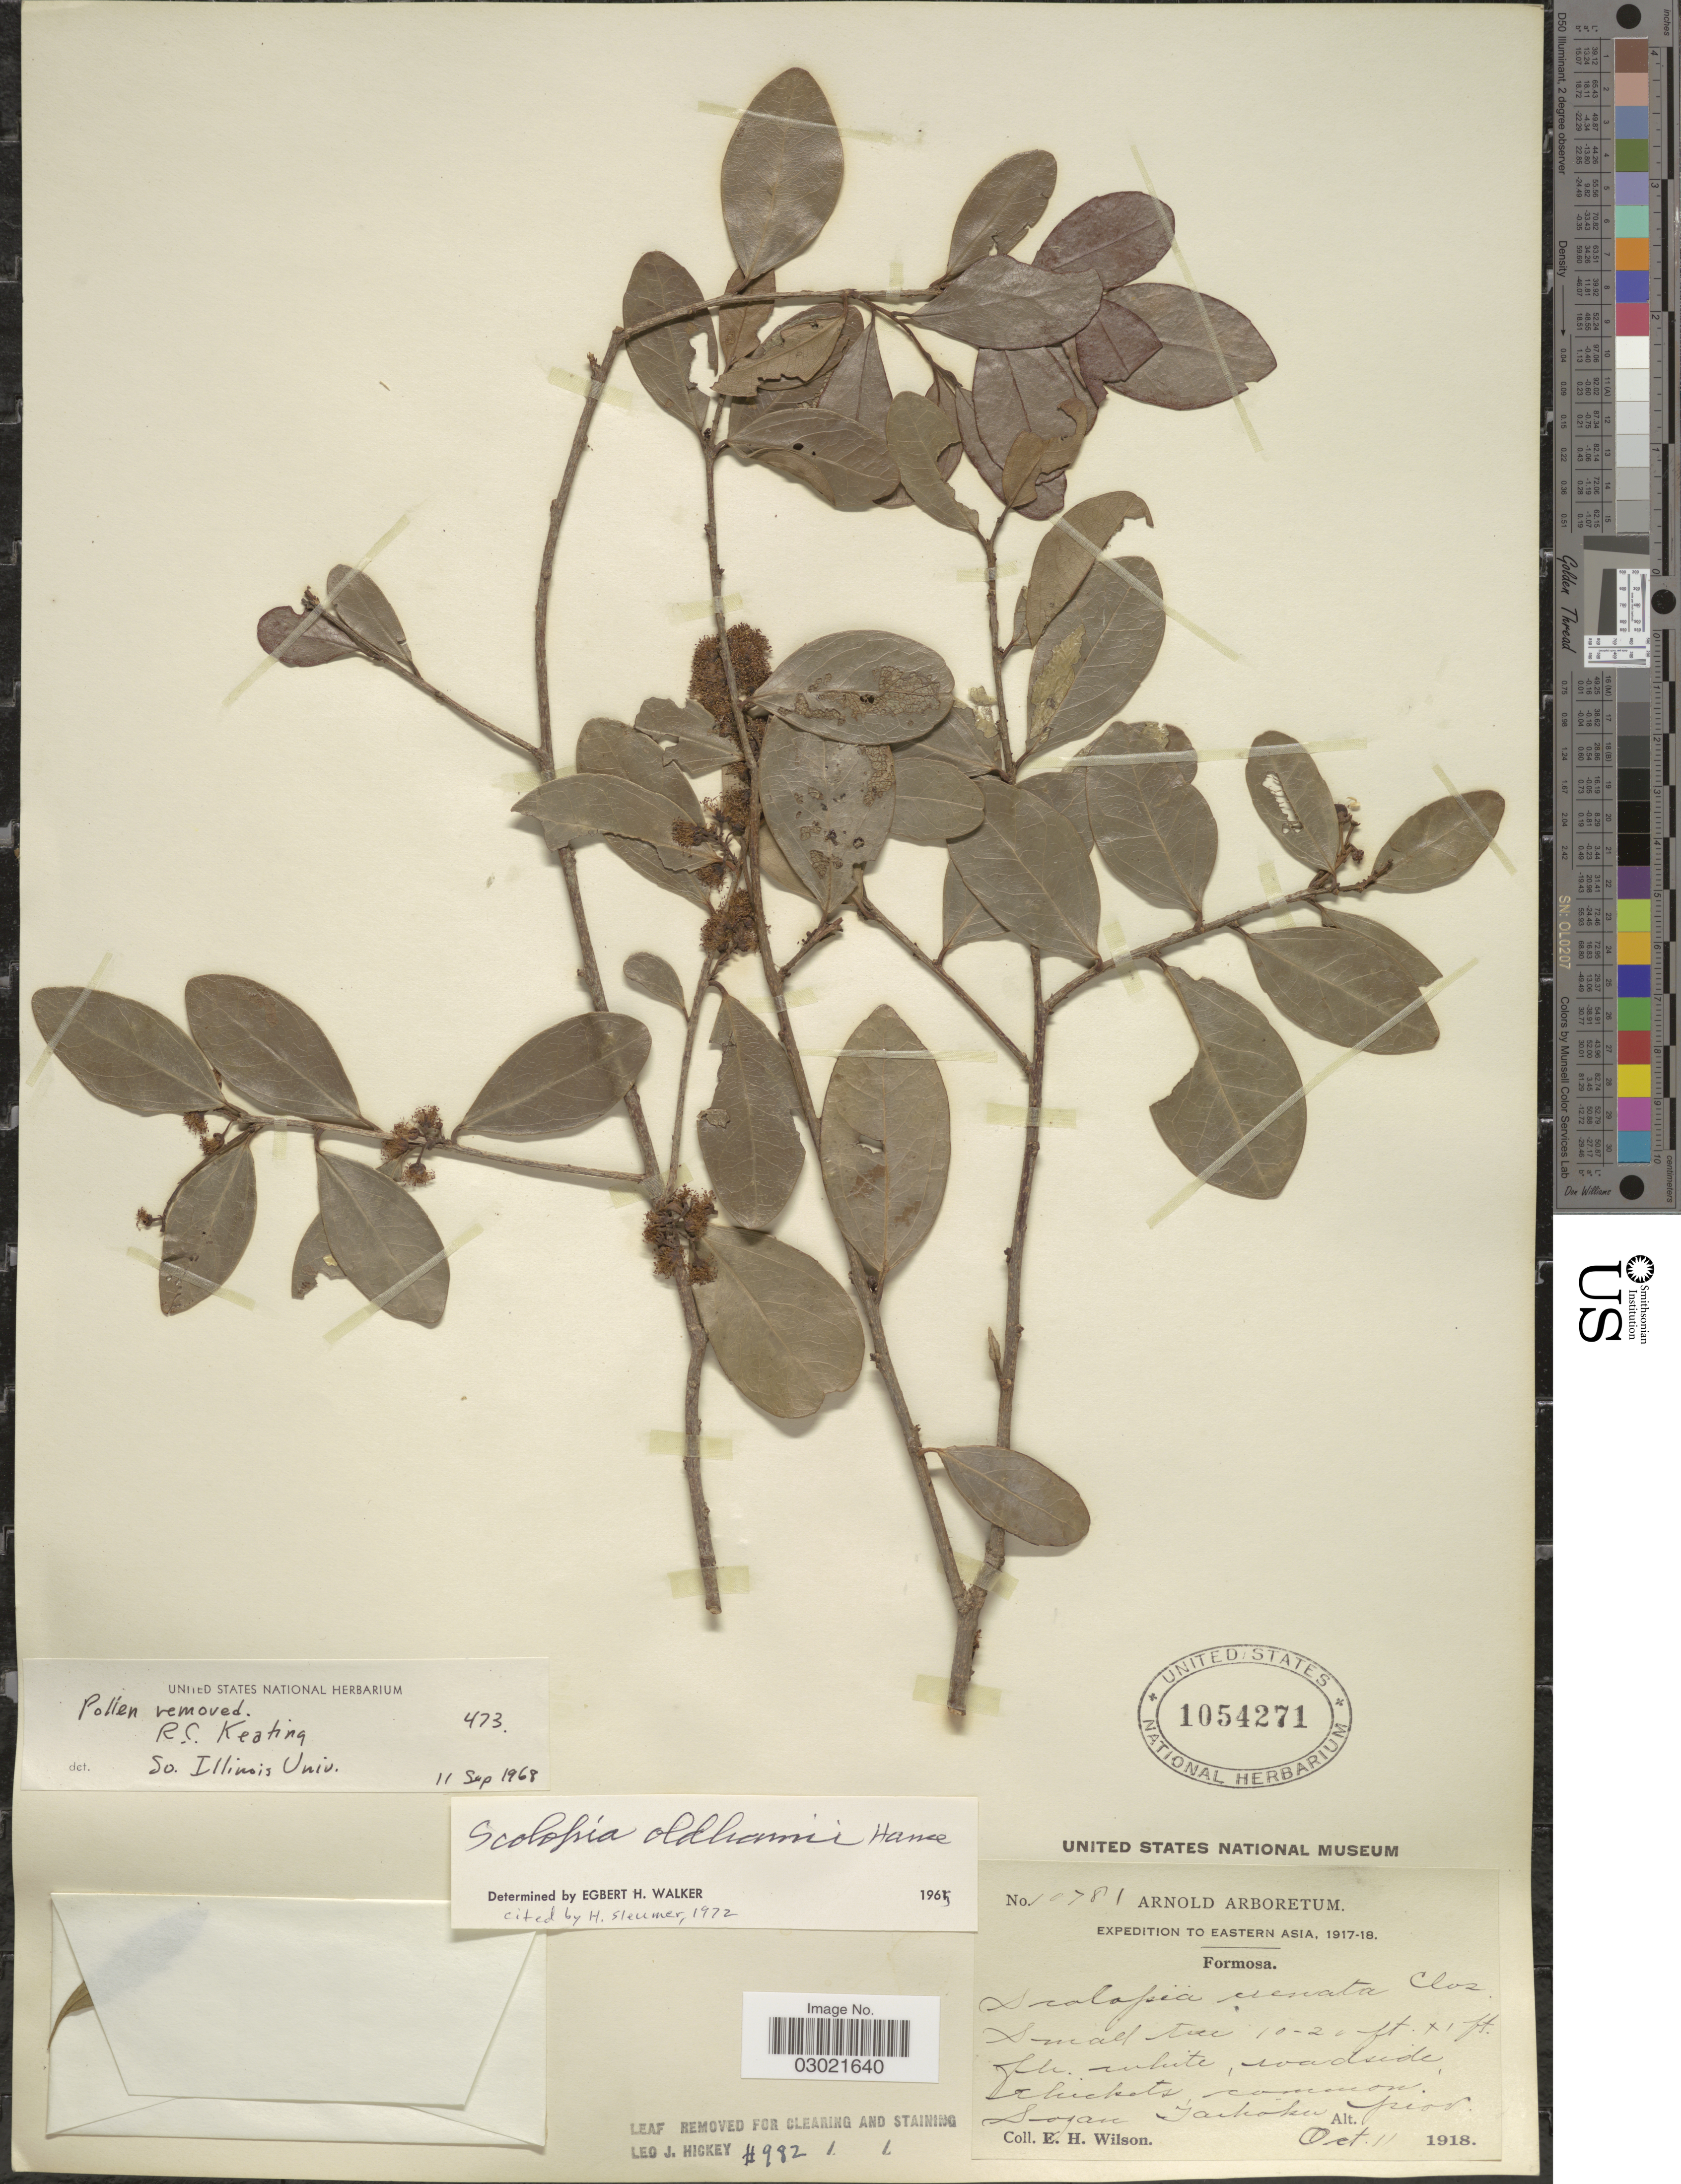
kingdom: Plantae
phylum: Tracheophyta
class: Magnoliopsida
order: Malpighiales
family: Salicaceae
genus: Scolopia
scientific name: Scolopia oldhamii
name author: Hance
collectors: E. Wilson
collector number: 10781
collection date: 1918-10-11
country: Taiwan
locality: Formosa. Sogan Taikoku prov.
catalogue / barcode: US 1054271